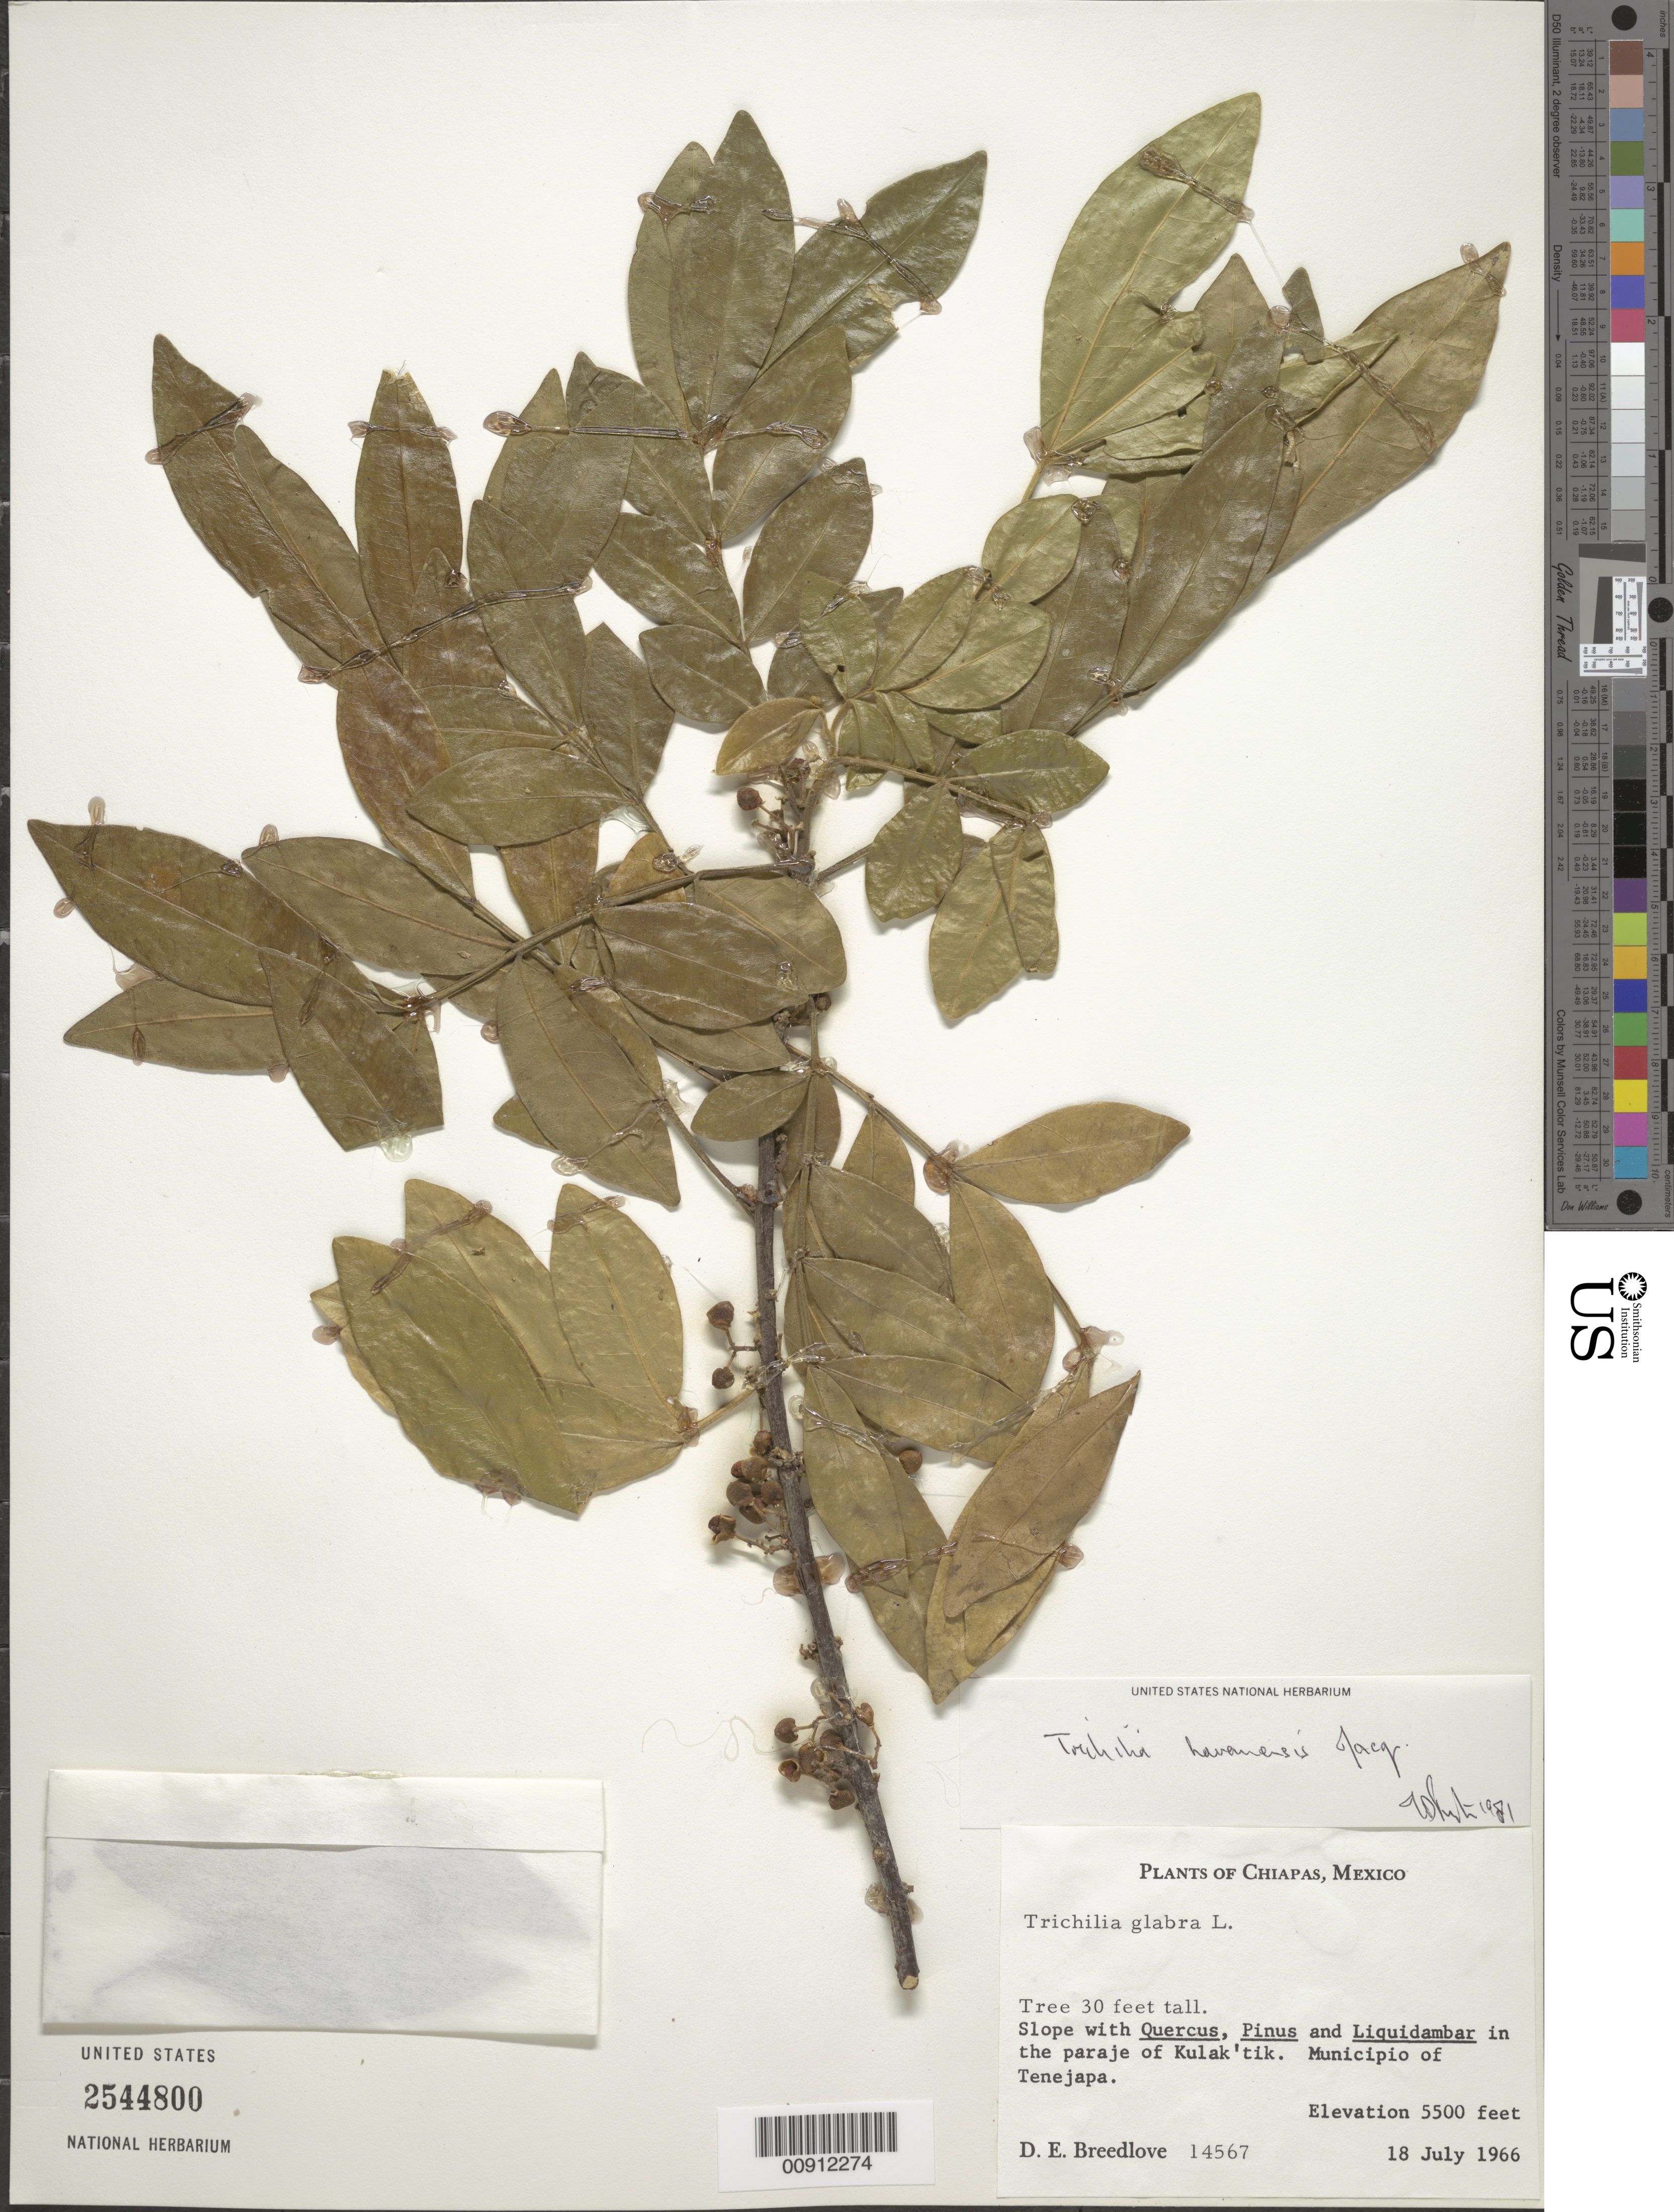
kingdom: Plantae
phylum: Tracheophyta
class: Magnoliopsida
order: Sapindales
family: Meliaceae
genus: Trichilia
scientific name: Trichilia havanensis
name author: Jacq.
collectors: D. E. Breedlove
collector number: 14567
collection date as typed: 18 Jul 1966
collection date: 1966-07-18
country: Mexico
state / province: Chiapas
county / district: Tenejapa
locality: Paraje of Kulak'tik. Municipio of Tenejapa, Chiapas.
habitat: Slope with Quercus, Pinus and Liquidambar.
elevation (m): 1676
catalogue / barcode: US 2544800